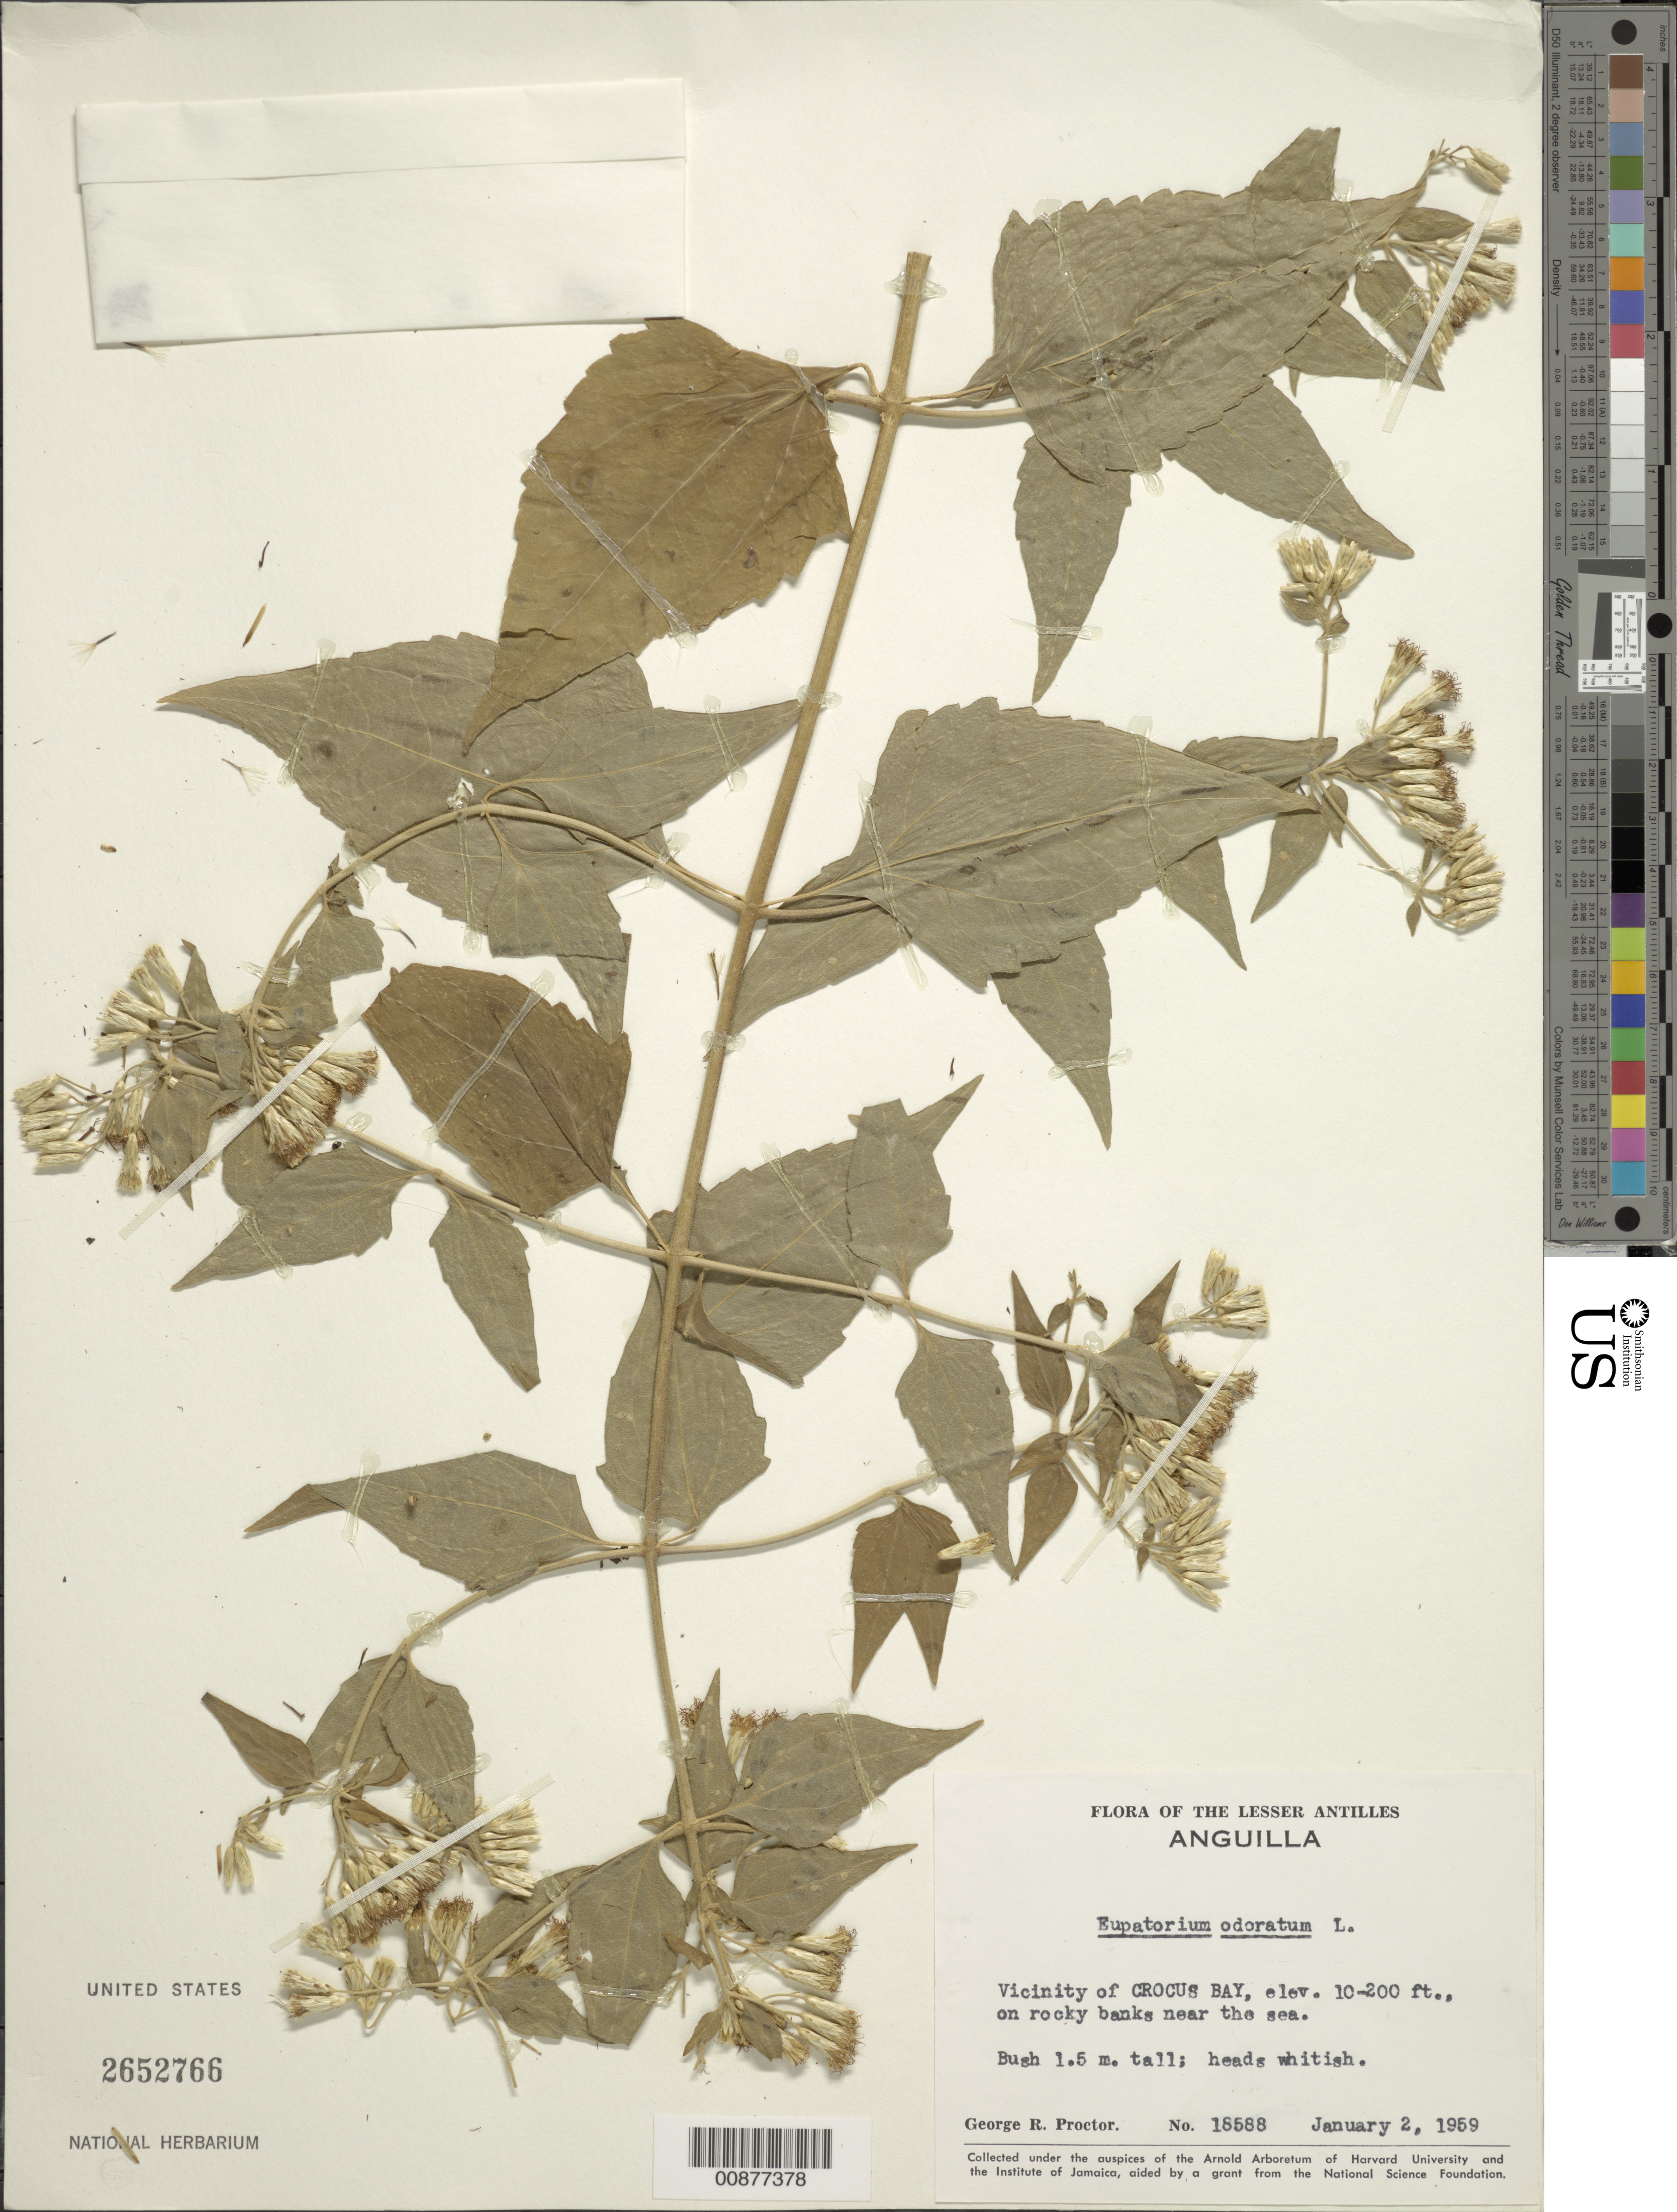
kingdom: Plantae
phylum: Tracheophyta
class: Magnoliopsida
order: Asterales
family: Asteraceae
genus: Chromolaena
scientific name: Chromolaena odorata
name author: (L.) R.M. King & H. Rob.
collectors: G. R. Proctor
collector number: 18588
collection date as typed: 02 Jan 1959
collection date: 1959-01-02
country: Anguilla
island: Anguilla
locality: Vicinity of Crocus Bay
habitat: On rocky banks near the sea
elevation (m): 3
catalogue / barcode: US 2652766